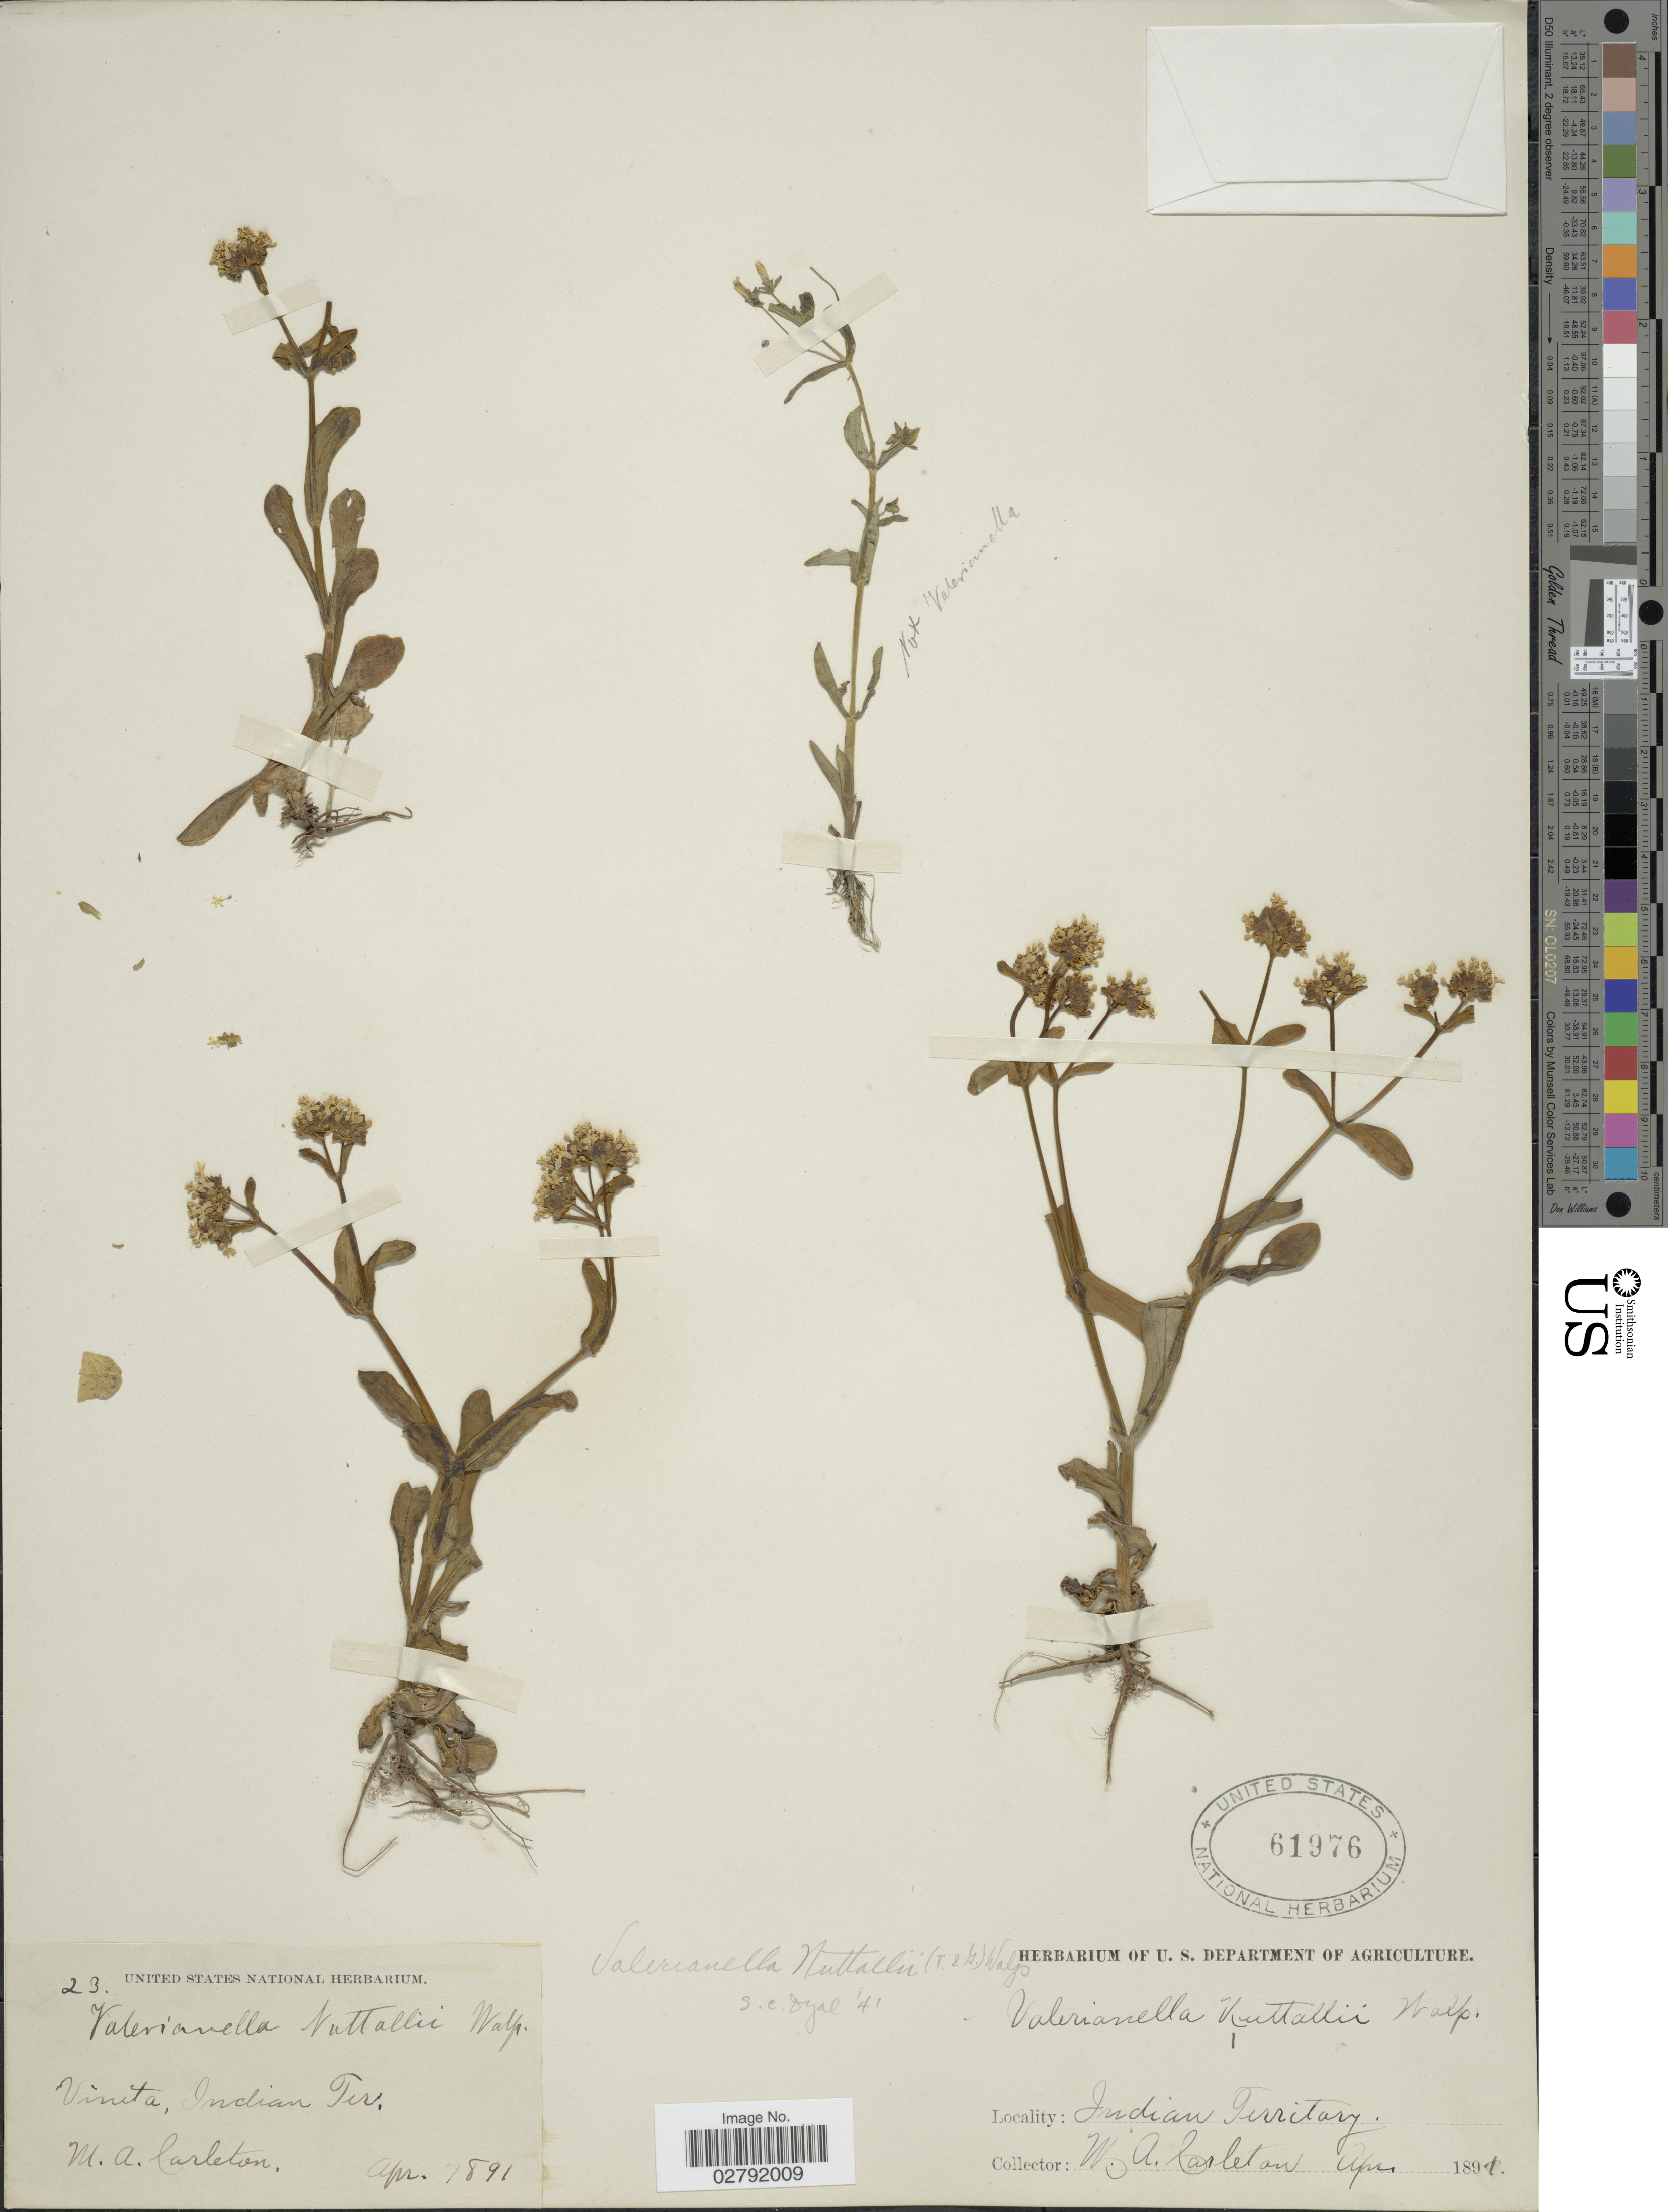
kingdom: Plantae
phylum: Tracheophyta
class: Magnoliopsida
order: Dipsacales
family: Caprifoliaceae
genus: Valerianella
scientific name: Valerianella nuttallii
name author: (Torr. & A. Gray) Walp.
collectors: M. A. Carleton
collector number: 23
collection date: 1891-04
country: United States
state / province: Oklahoma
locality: Vinita, Indian Territory.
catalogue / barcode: US 61976